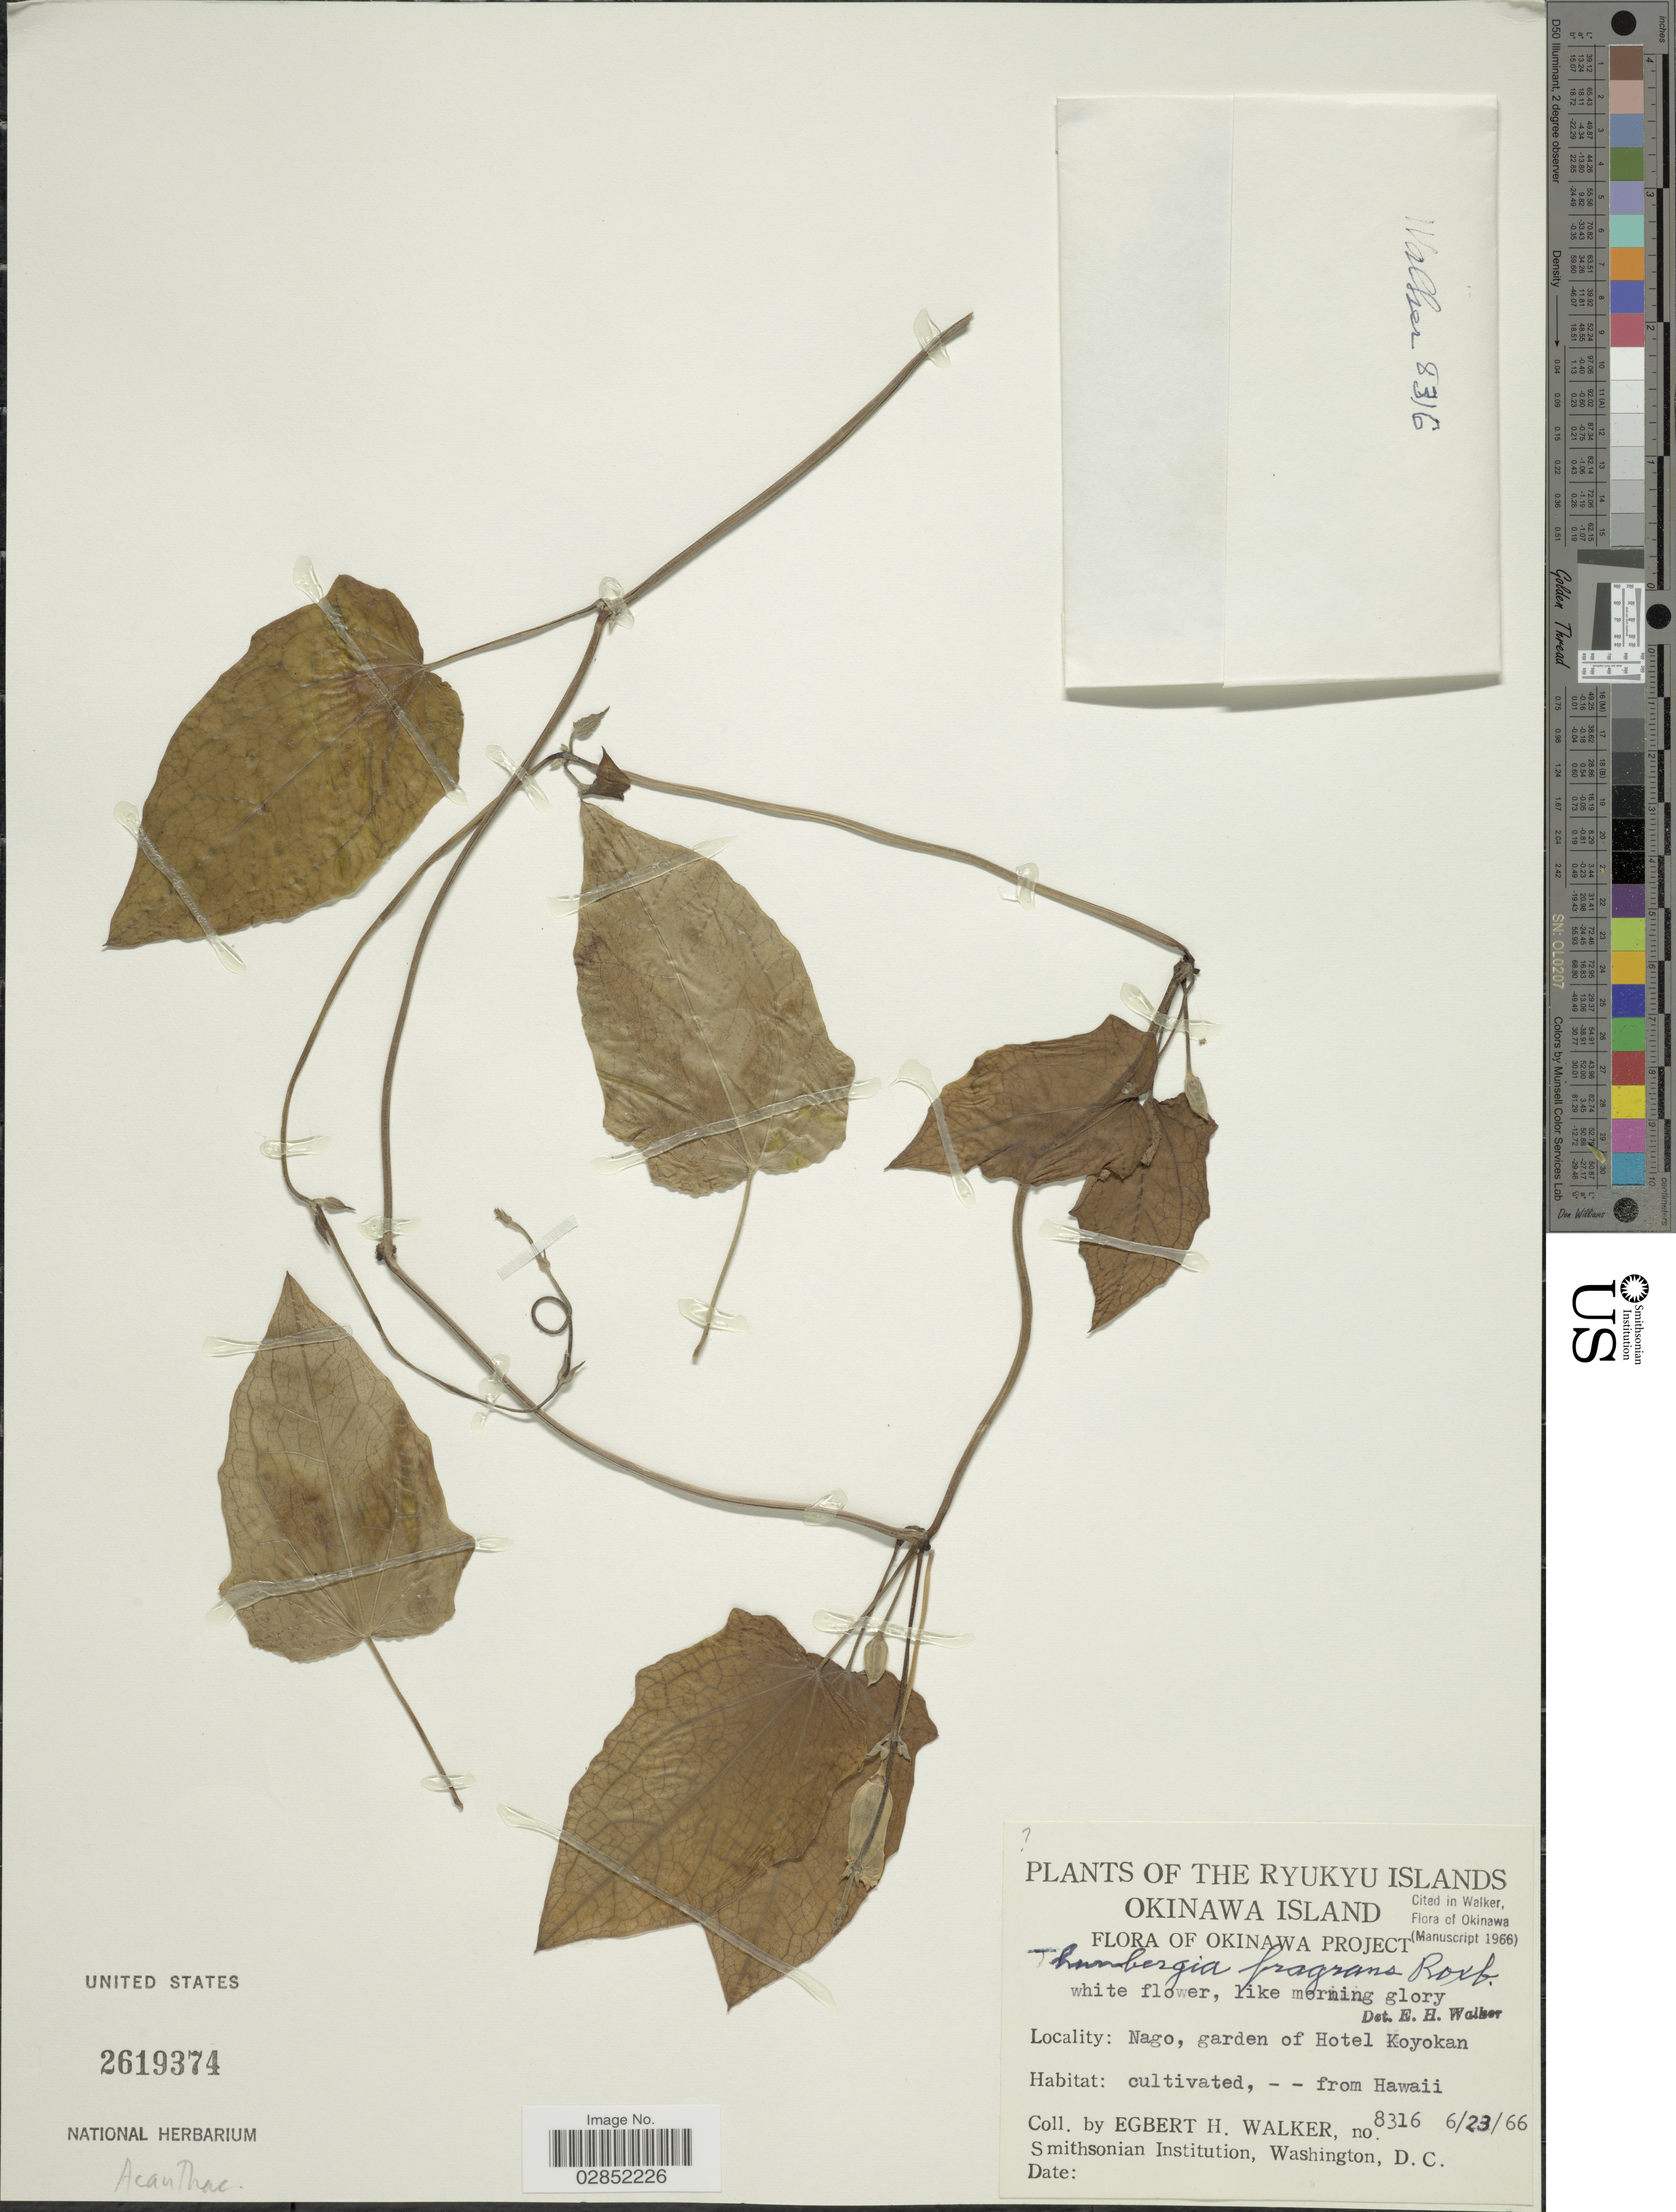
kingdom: Plantae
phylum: Tracheophyta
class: Magnoliopsida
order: Lamiales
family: Acanthaceae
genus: Thunbergia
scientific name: Thunbergia fragrans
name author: Roxb.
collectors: E. H. Walker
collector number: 8316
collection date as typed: Transcribed d/m/y: 26/6/66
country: Japan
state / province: Okinawa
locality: Ryukyu Islands. Okinawa Island. Nago, garden of Hotel Koyokan.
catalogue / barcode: US 2619374